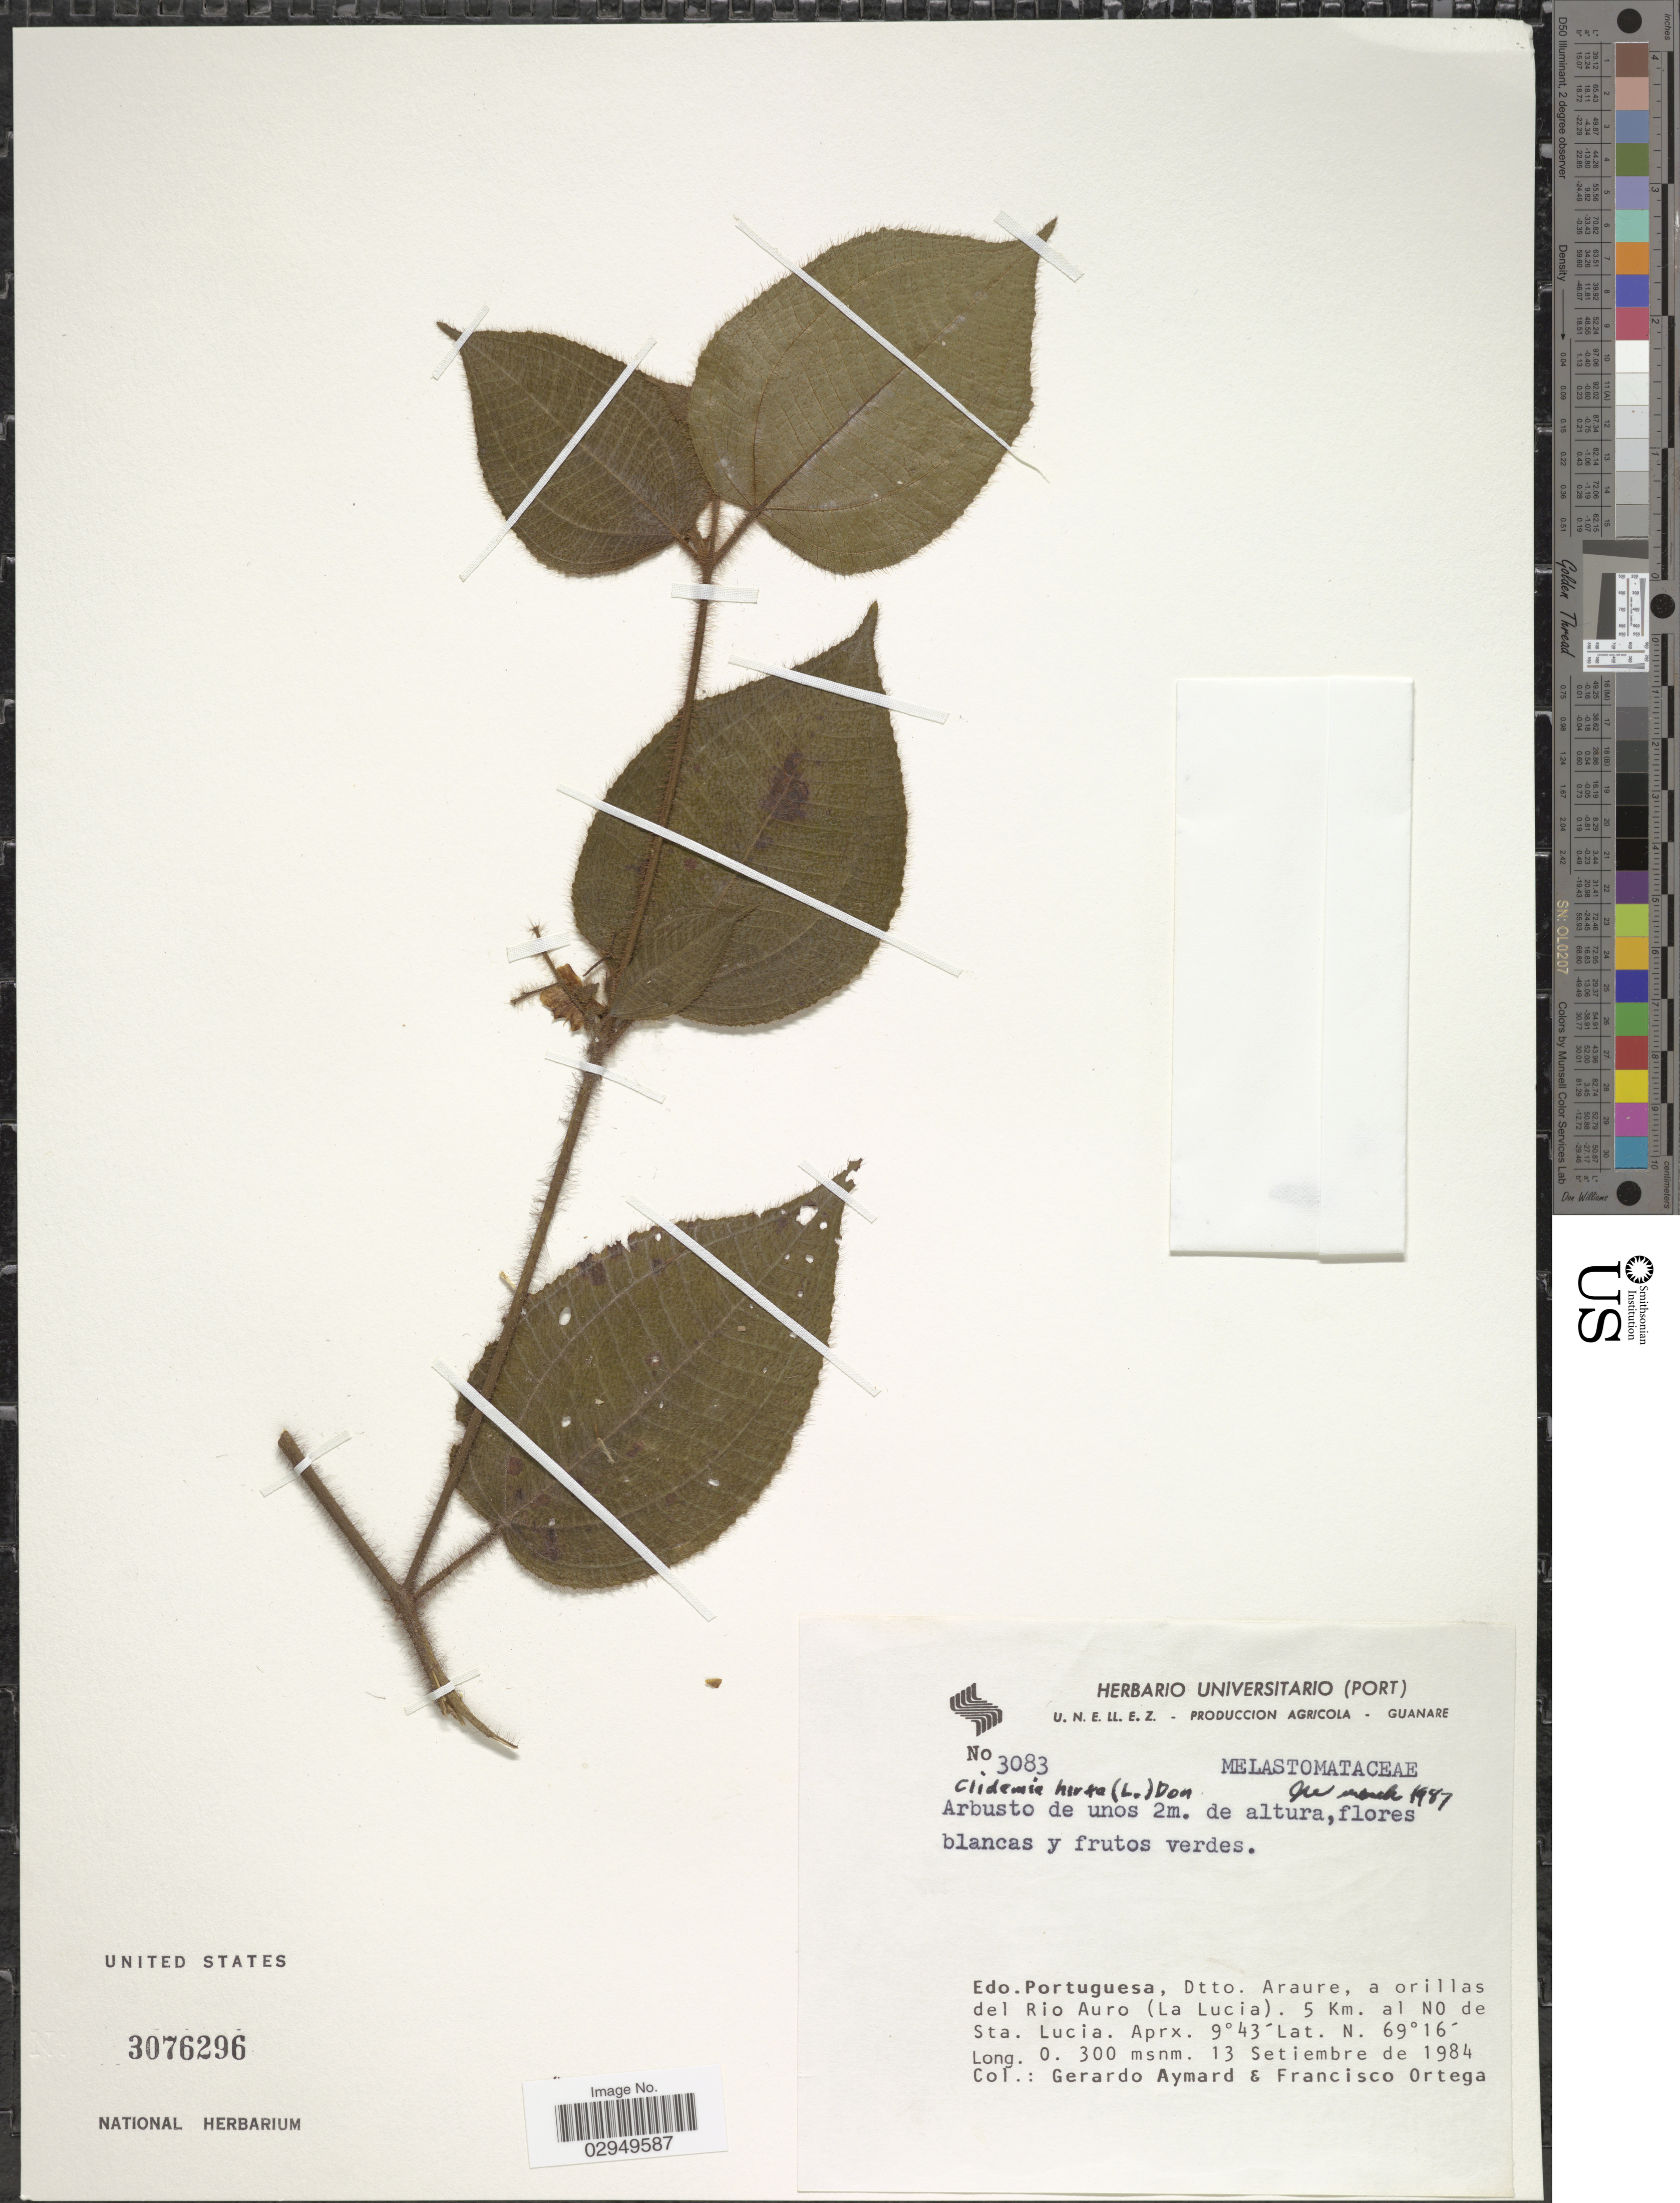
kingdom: Plantae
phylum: Tracheophyta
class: Magnoliopsida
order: Myrtales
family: Melastomataceae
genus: Clidemia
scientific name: Clidemia hirta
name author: (L.) D. Don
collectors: G. A. Aymard & F. J. Ortega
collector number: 3083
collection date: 1984-09-13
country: Venezuela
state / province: Portuguesa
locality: Dtto. Araure, a orillas del Rio Auro (La Lucia). 5 Km. al NO de Sta. Lucia.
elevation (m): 300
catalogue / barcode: US 3076296